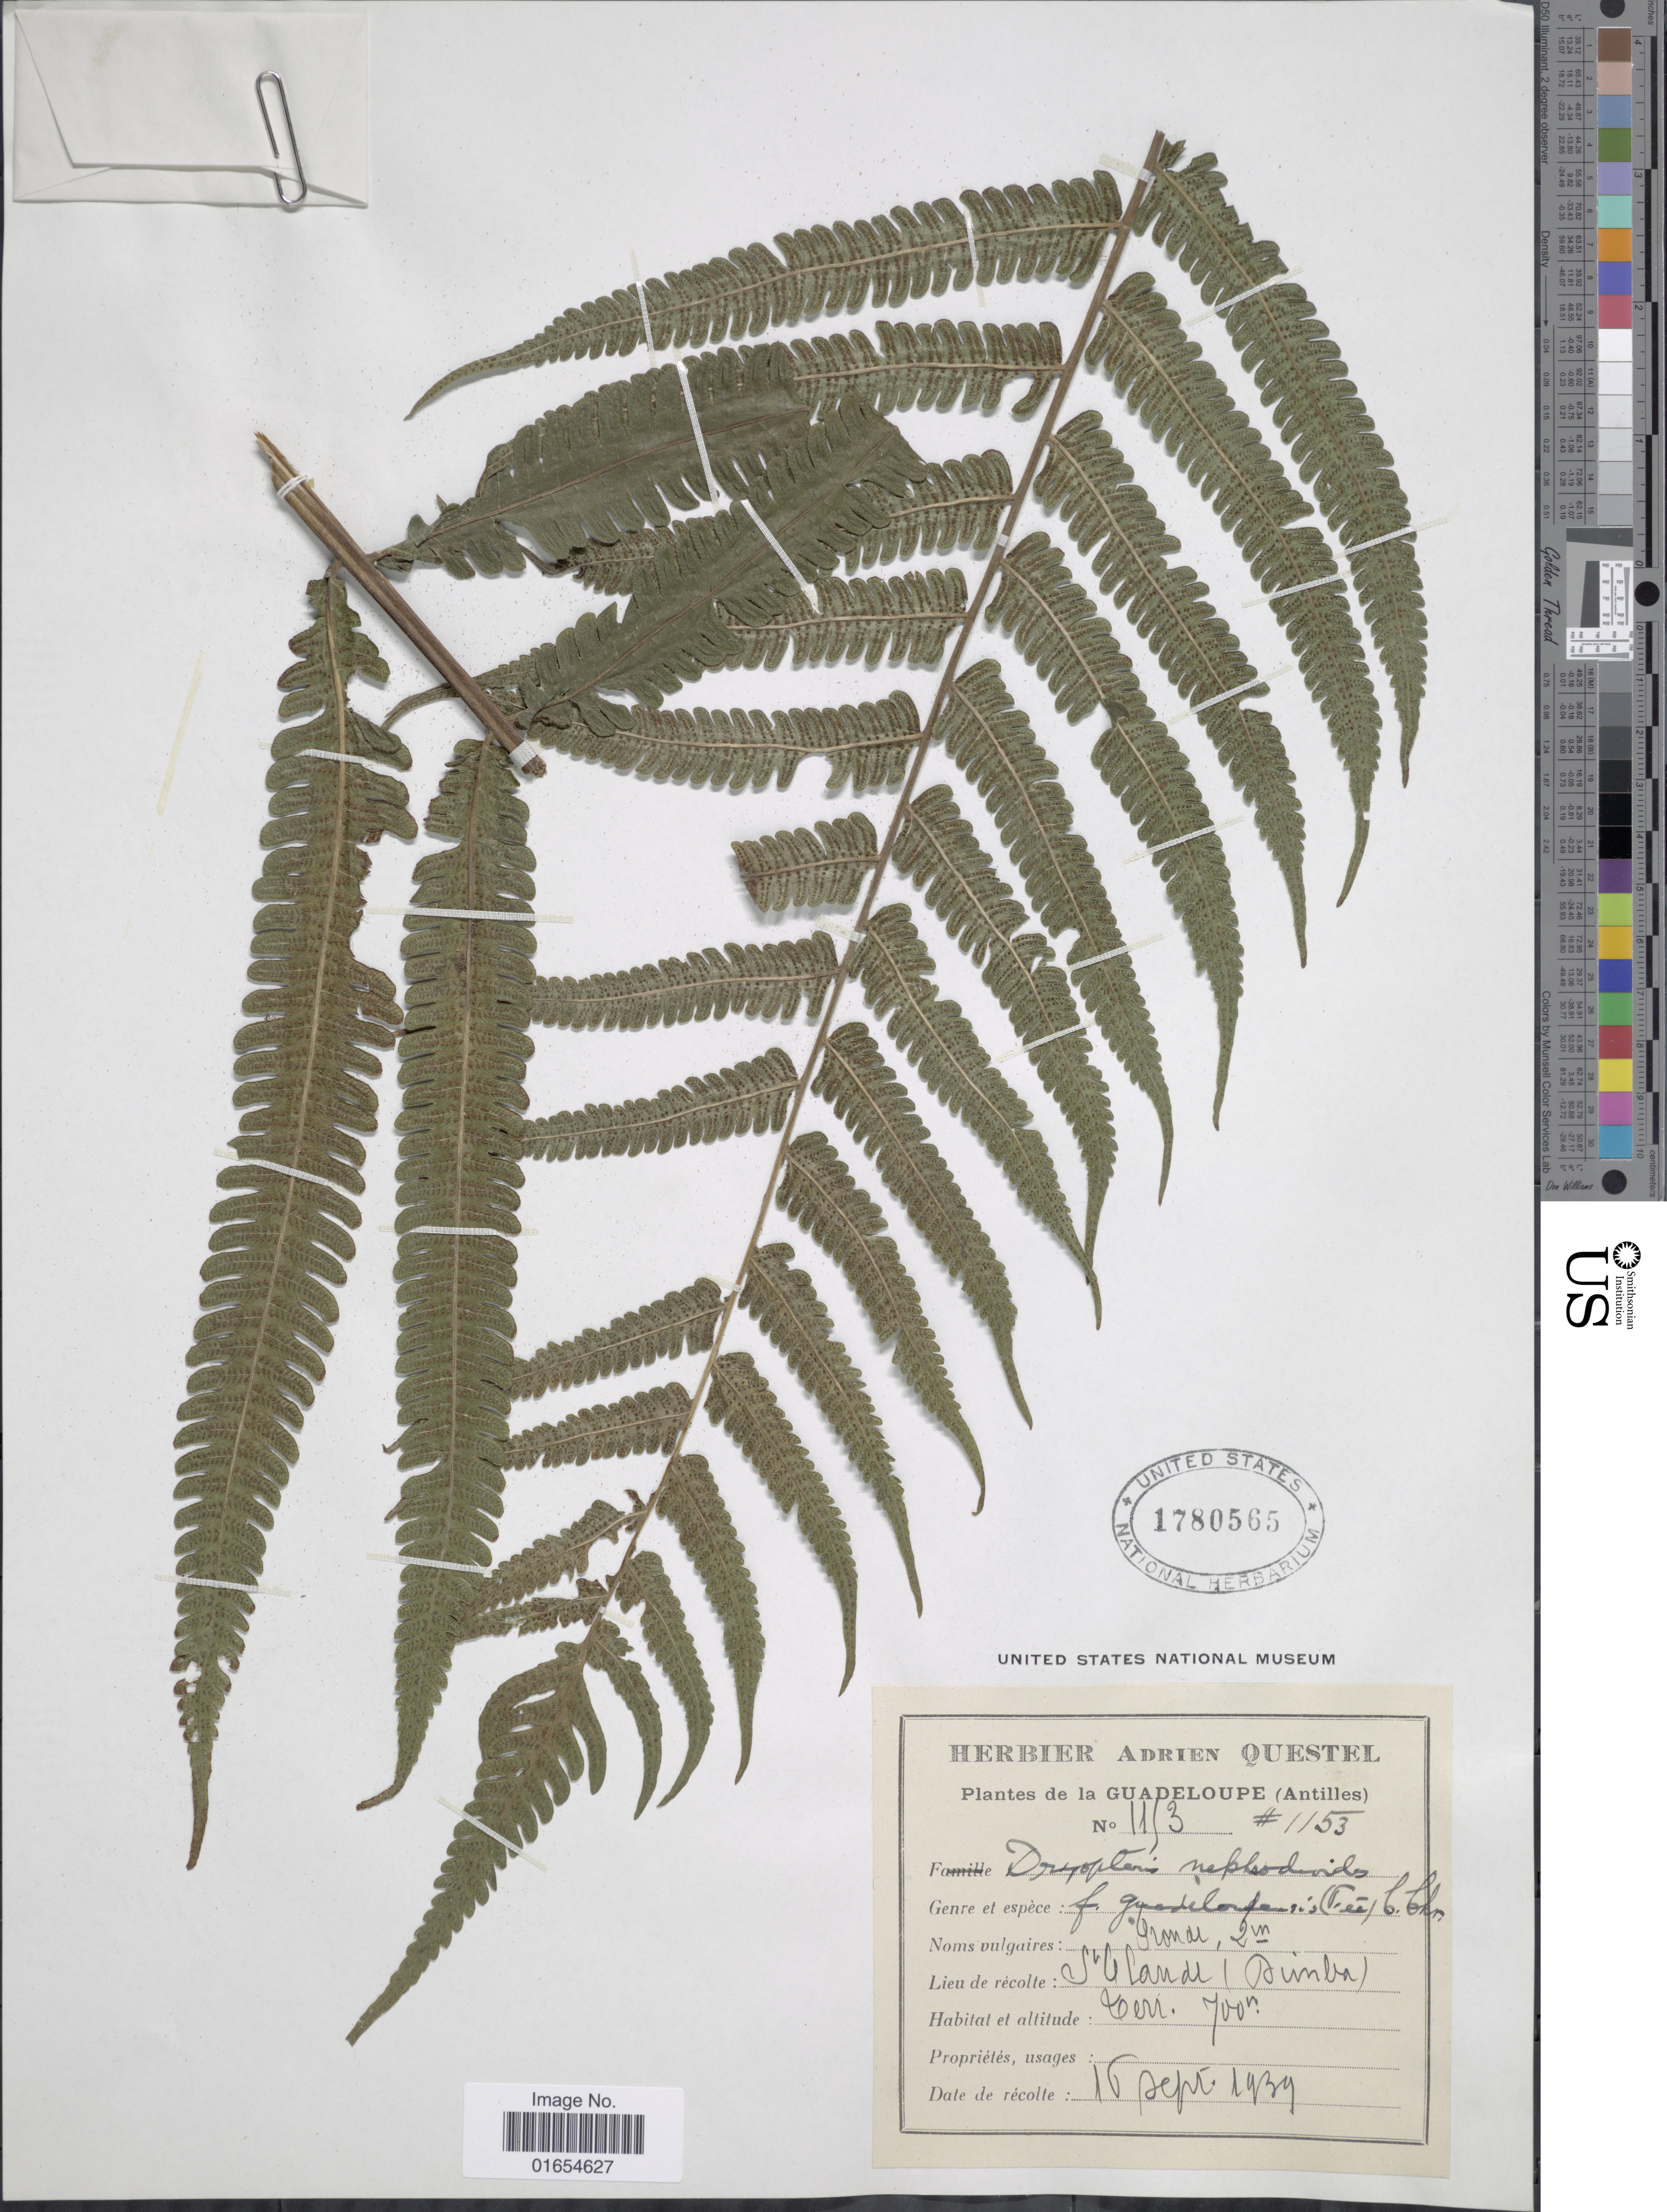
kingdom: Plantae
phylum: Tracheophyta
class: Polypodiopsida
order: Polypodiales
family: Thelypteridaceae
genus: Goniopteris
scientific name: Goniopteris nephrodioides (Klotzsch) comb. nov., ined 2015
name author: (Klotzsch)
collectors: ex herb. A. Questal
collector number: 1153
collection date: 1939-09-16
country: Guadeloupe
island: Leeward Is.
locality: St. Claude (Dimba)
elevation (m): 700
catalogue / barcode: US 1780565